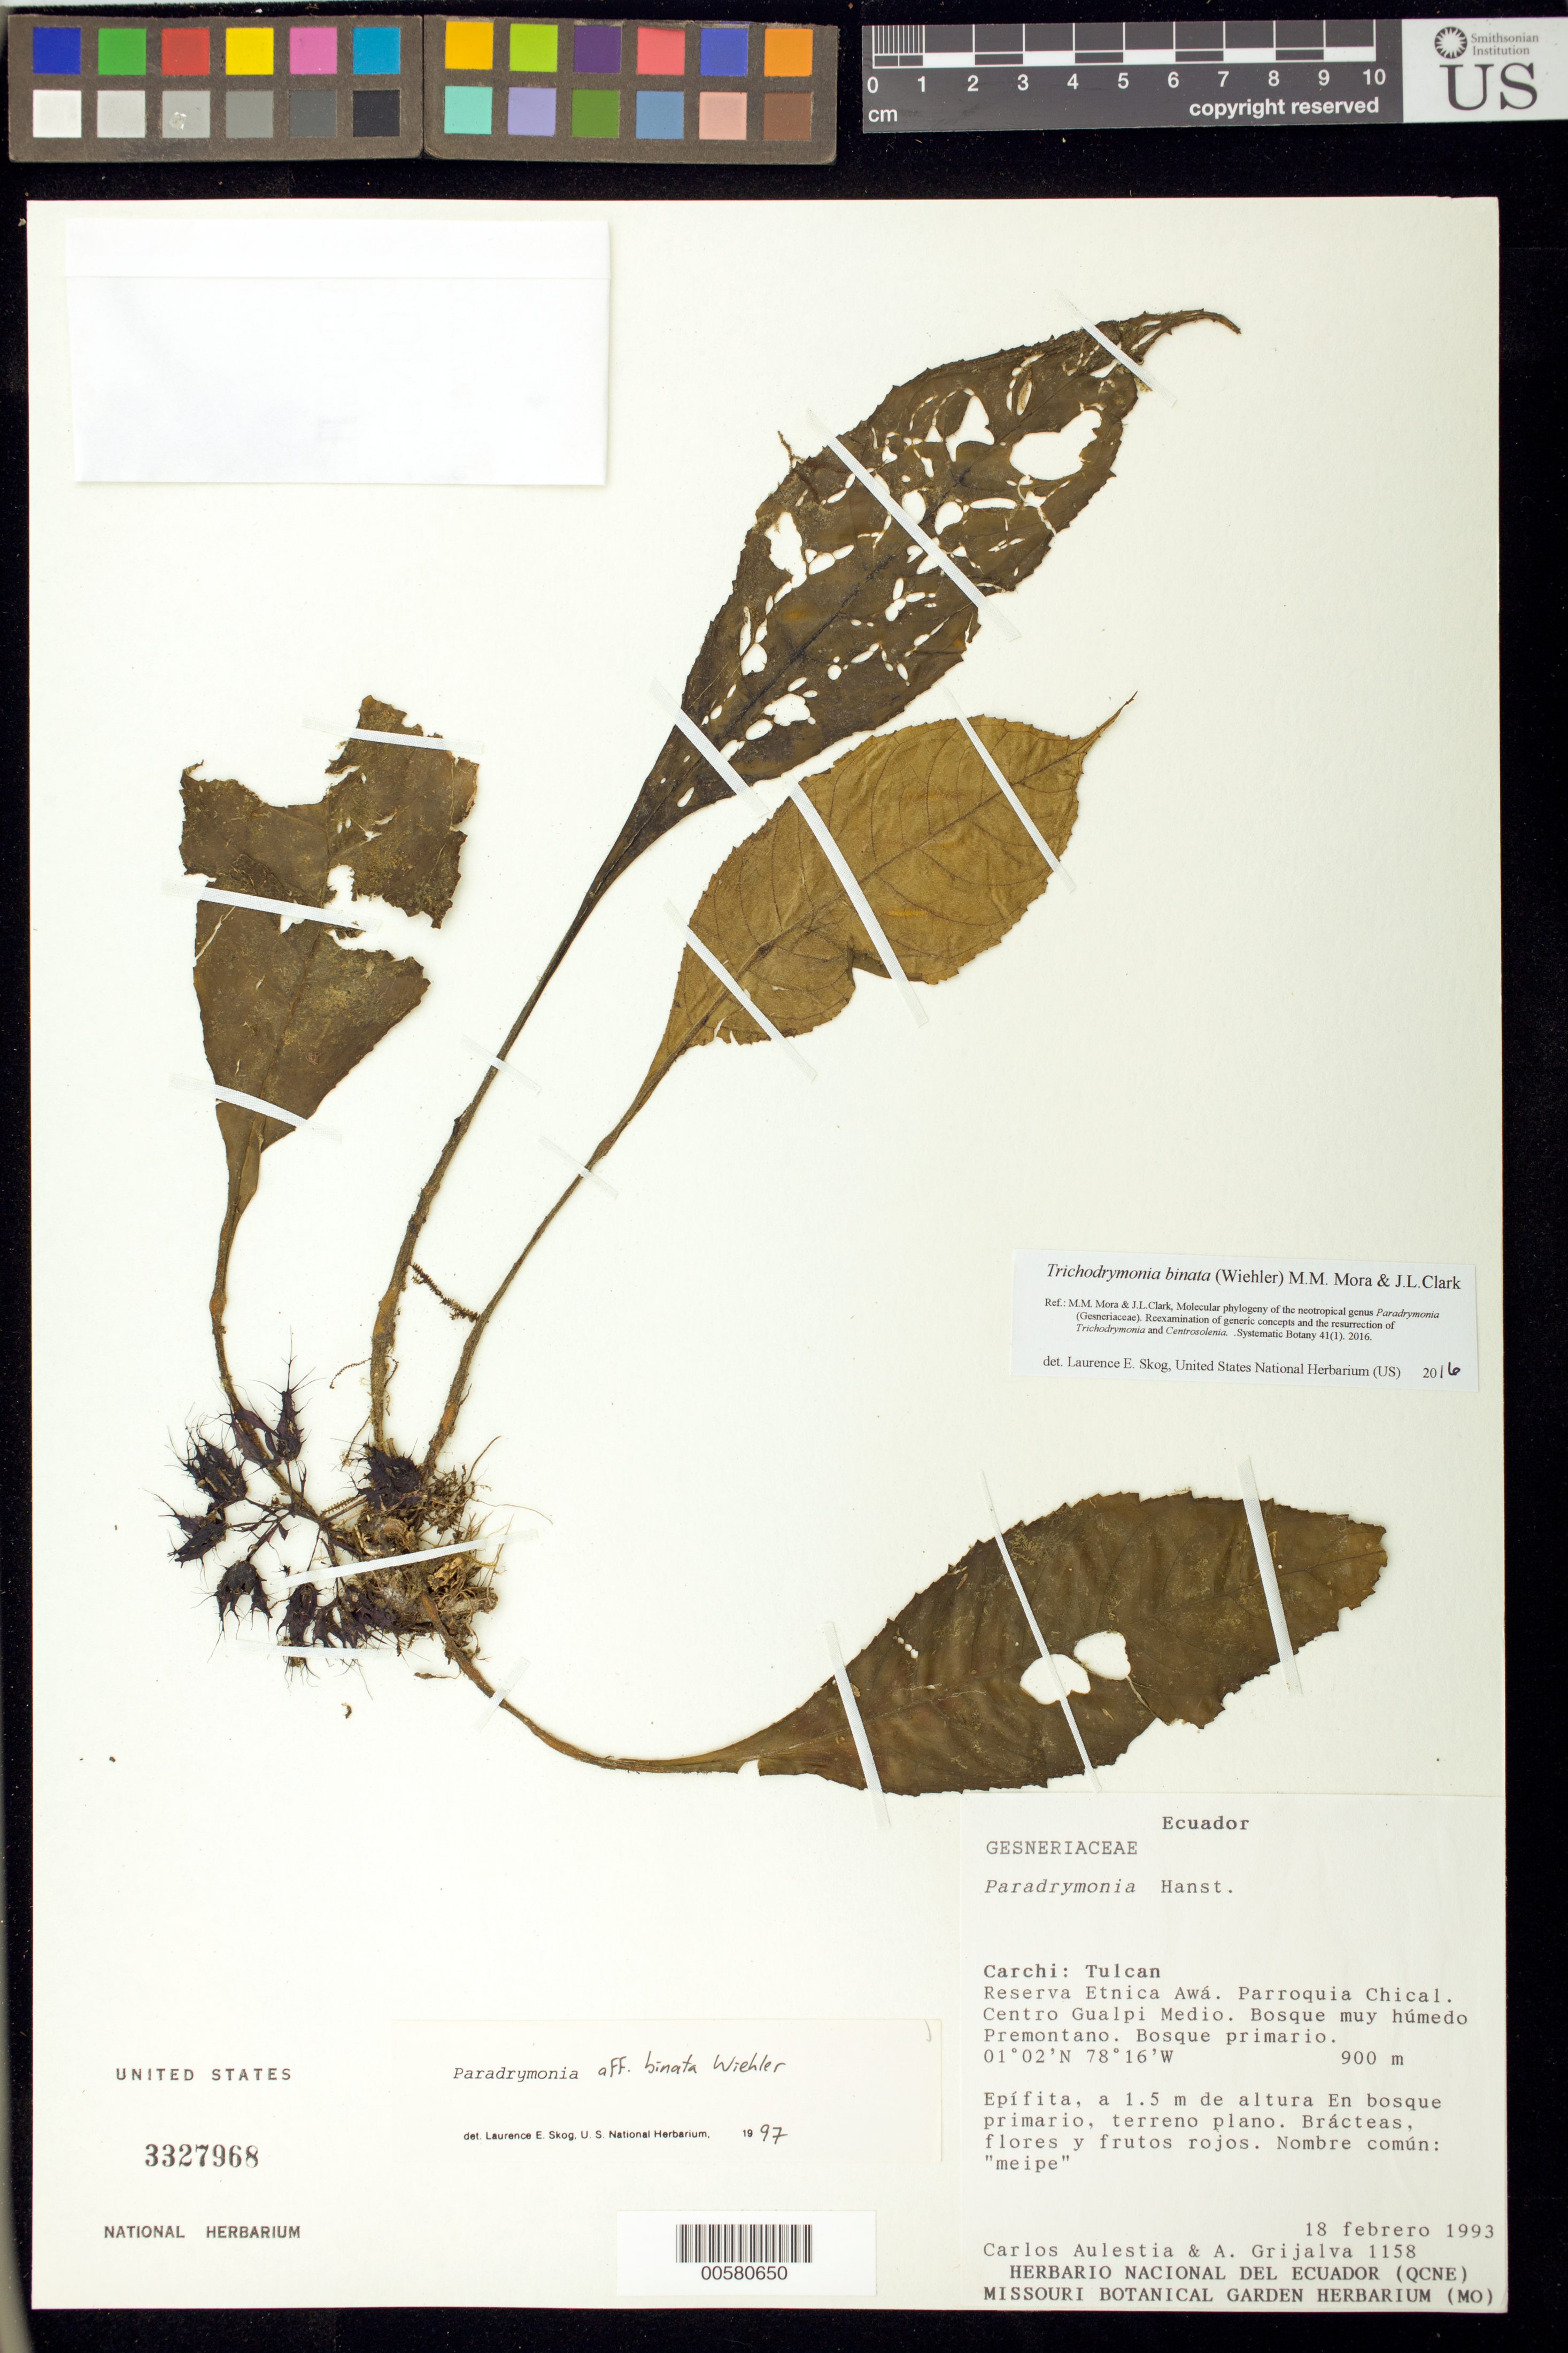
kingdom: Plantae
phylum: Tracheophyta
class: Magnoliopsida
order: Lamiales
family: Gesneriaceae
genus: Trichodrymonia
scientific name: Trichodrymonia binata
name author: (Wiehler) M.M. Mora & J.L. Clark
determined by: Skog, Laurence E.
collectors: C. Aulestia & A. Grijalva P.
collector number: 1158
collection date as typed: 18 Feb 1993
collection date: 1993-02-18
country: Ecuador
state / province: Carchi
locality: Tulcan: Reserva Etnica Awá, Parroquia Chical, Centro Gualpi Medio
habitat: Bosque muy húmedo premontano; en bosque primario, terreno plano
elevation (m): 900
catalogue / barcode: US 3327968